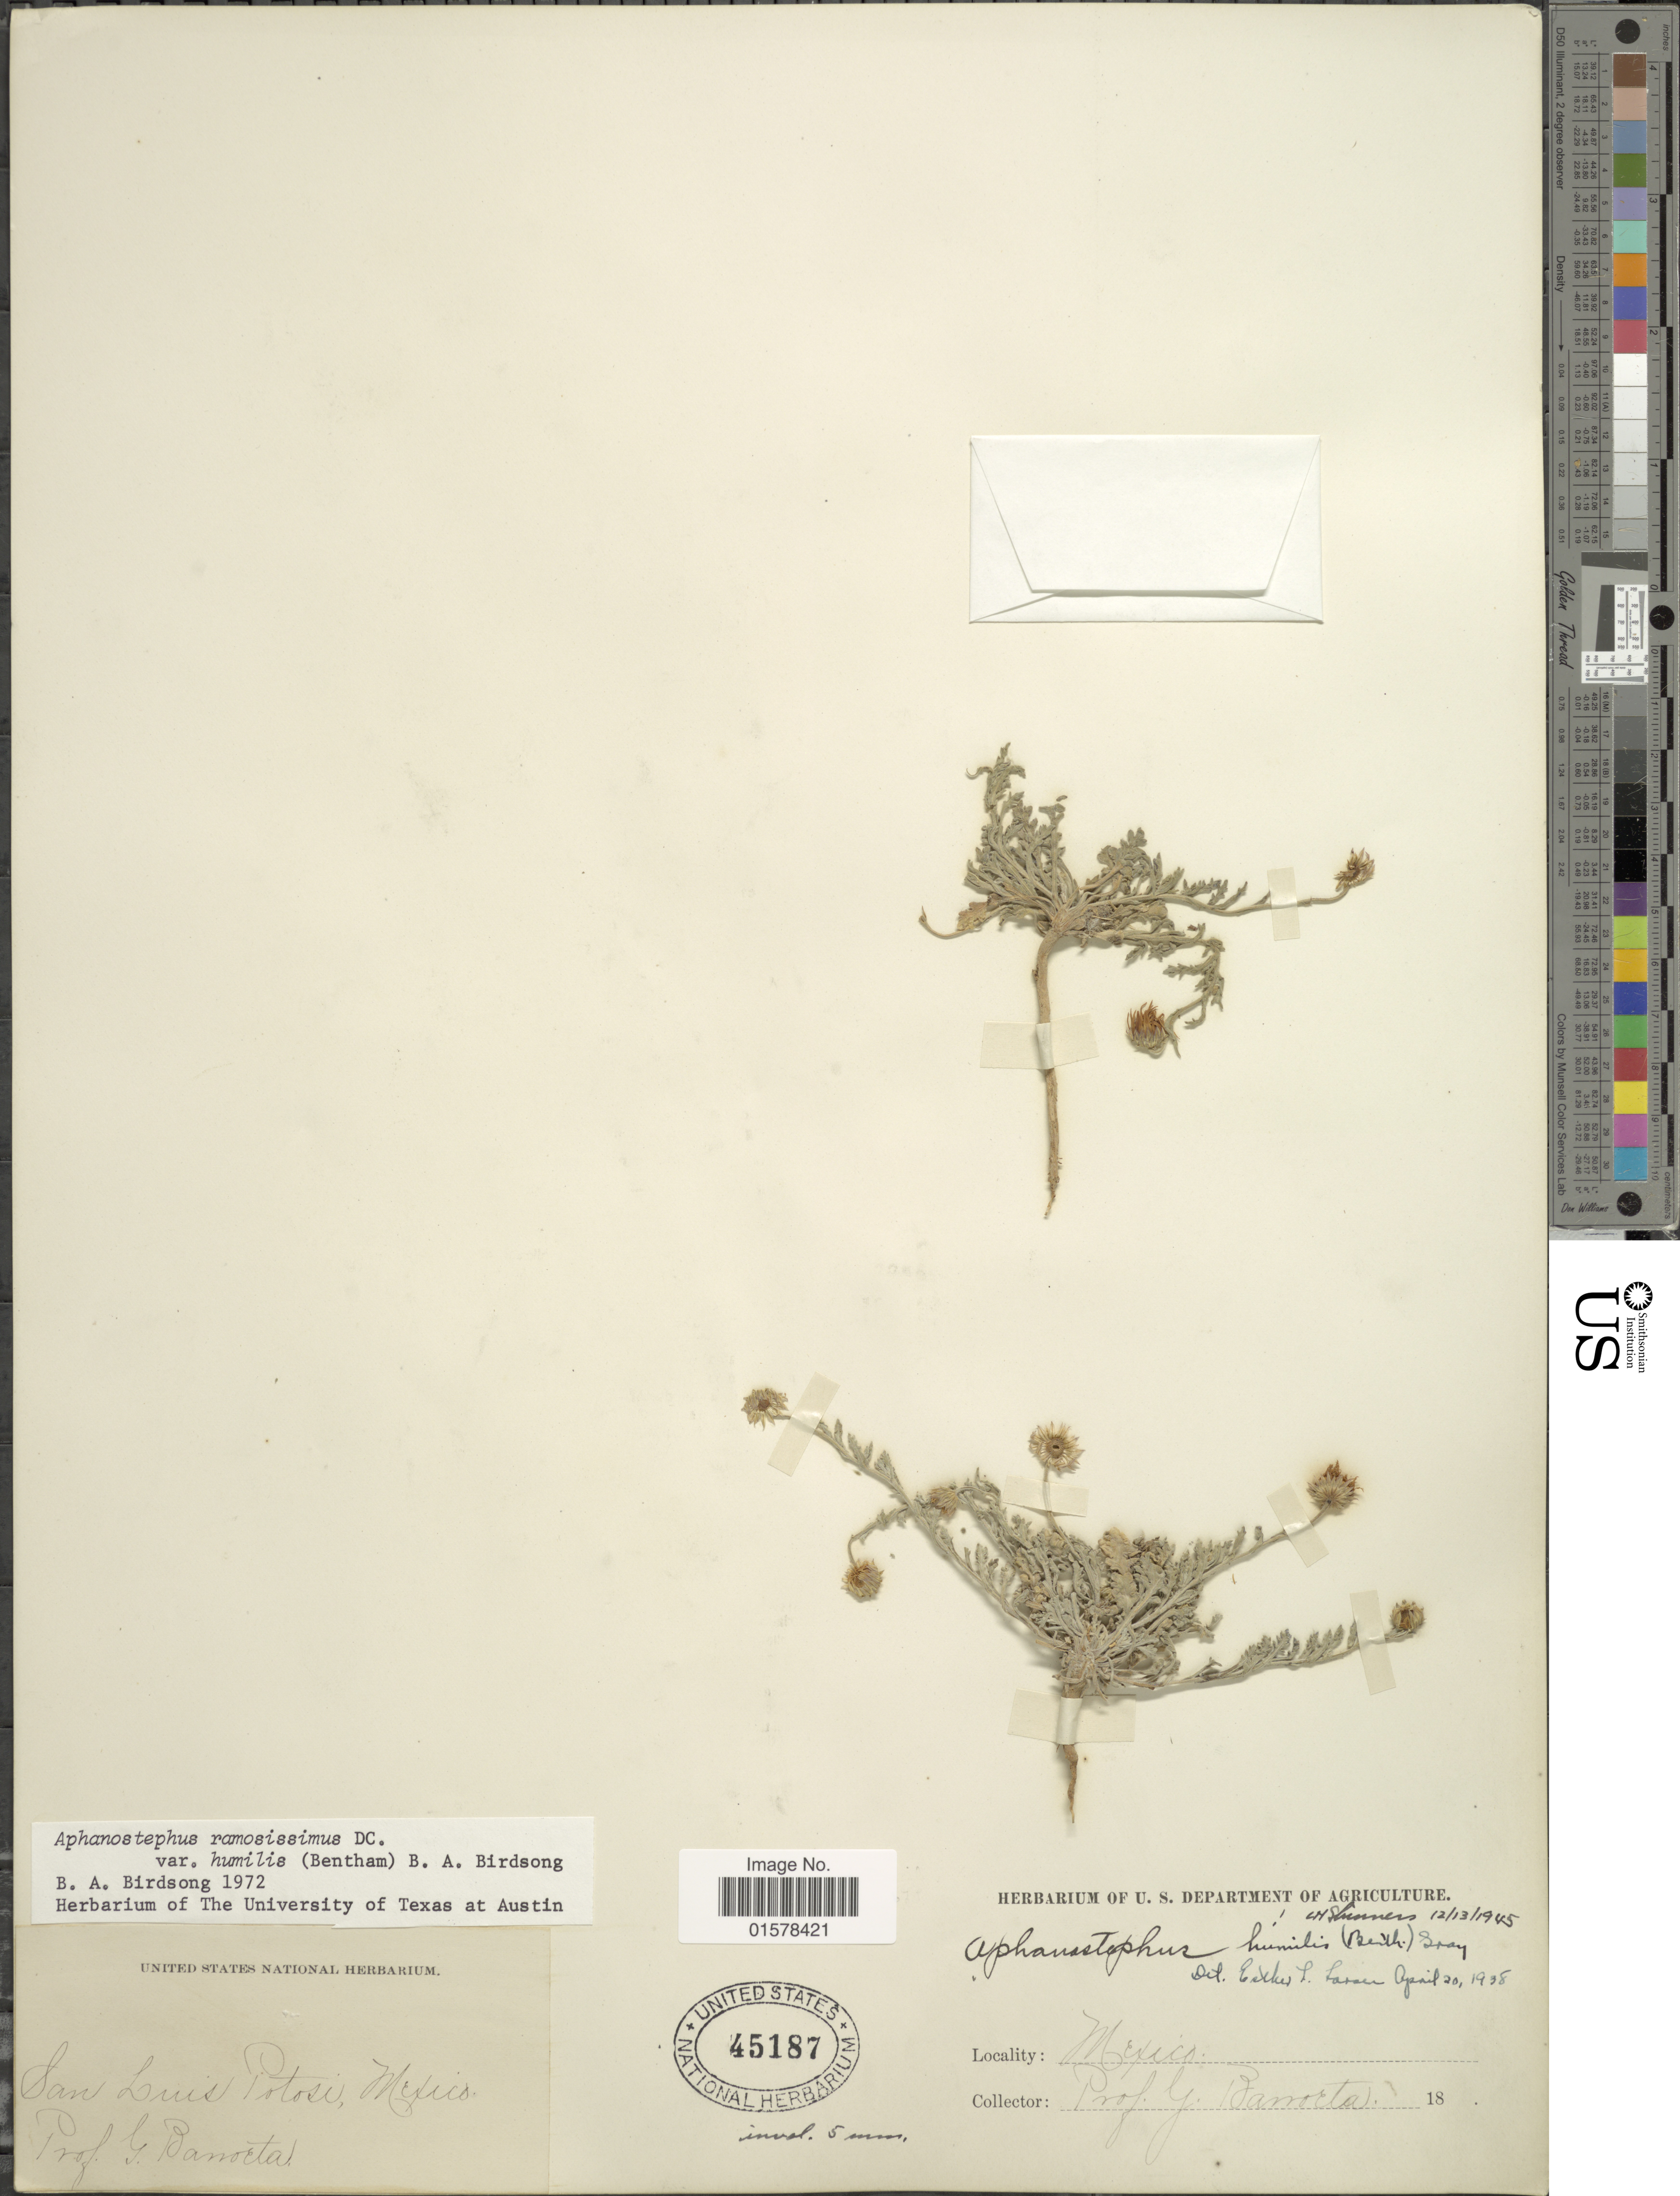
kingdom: Plantae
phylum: Tracheophyta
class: Magnoliopsida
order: Asterales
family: Asteraceae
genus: Aphanostephus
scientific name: Aphanostephus ramosissimus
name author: DC.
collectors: G. Barroeta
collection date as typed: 18--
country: Mexico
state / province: San Luis Potosí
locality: San Luis Potosí, Mexico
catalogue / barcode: US 45187